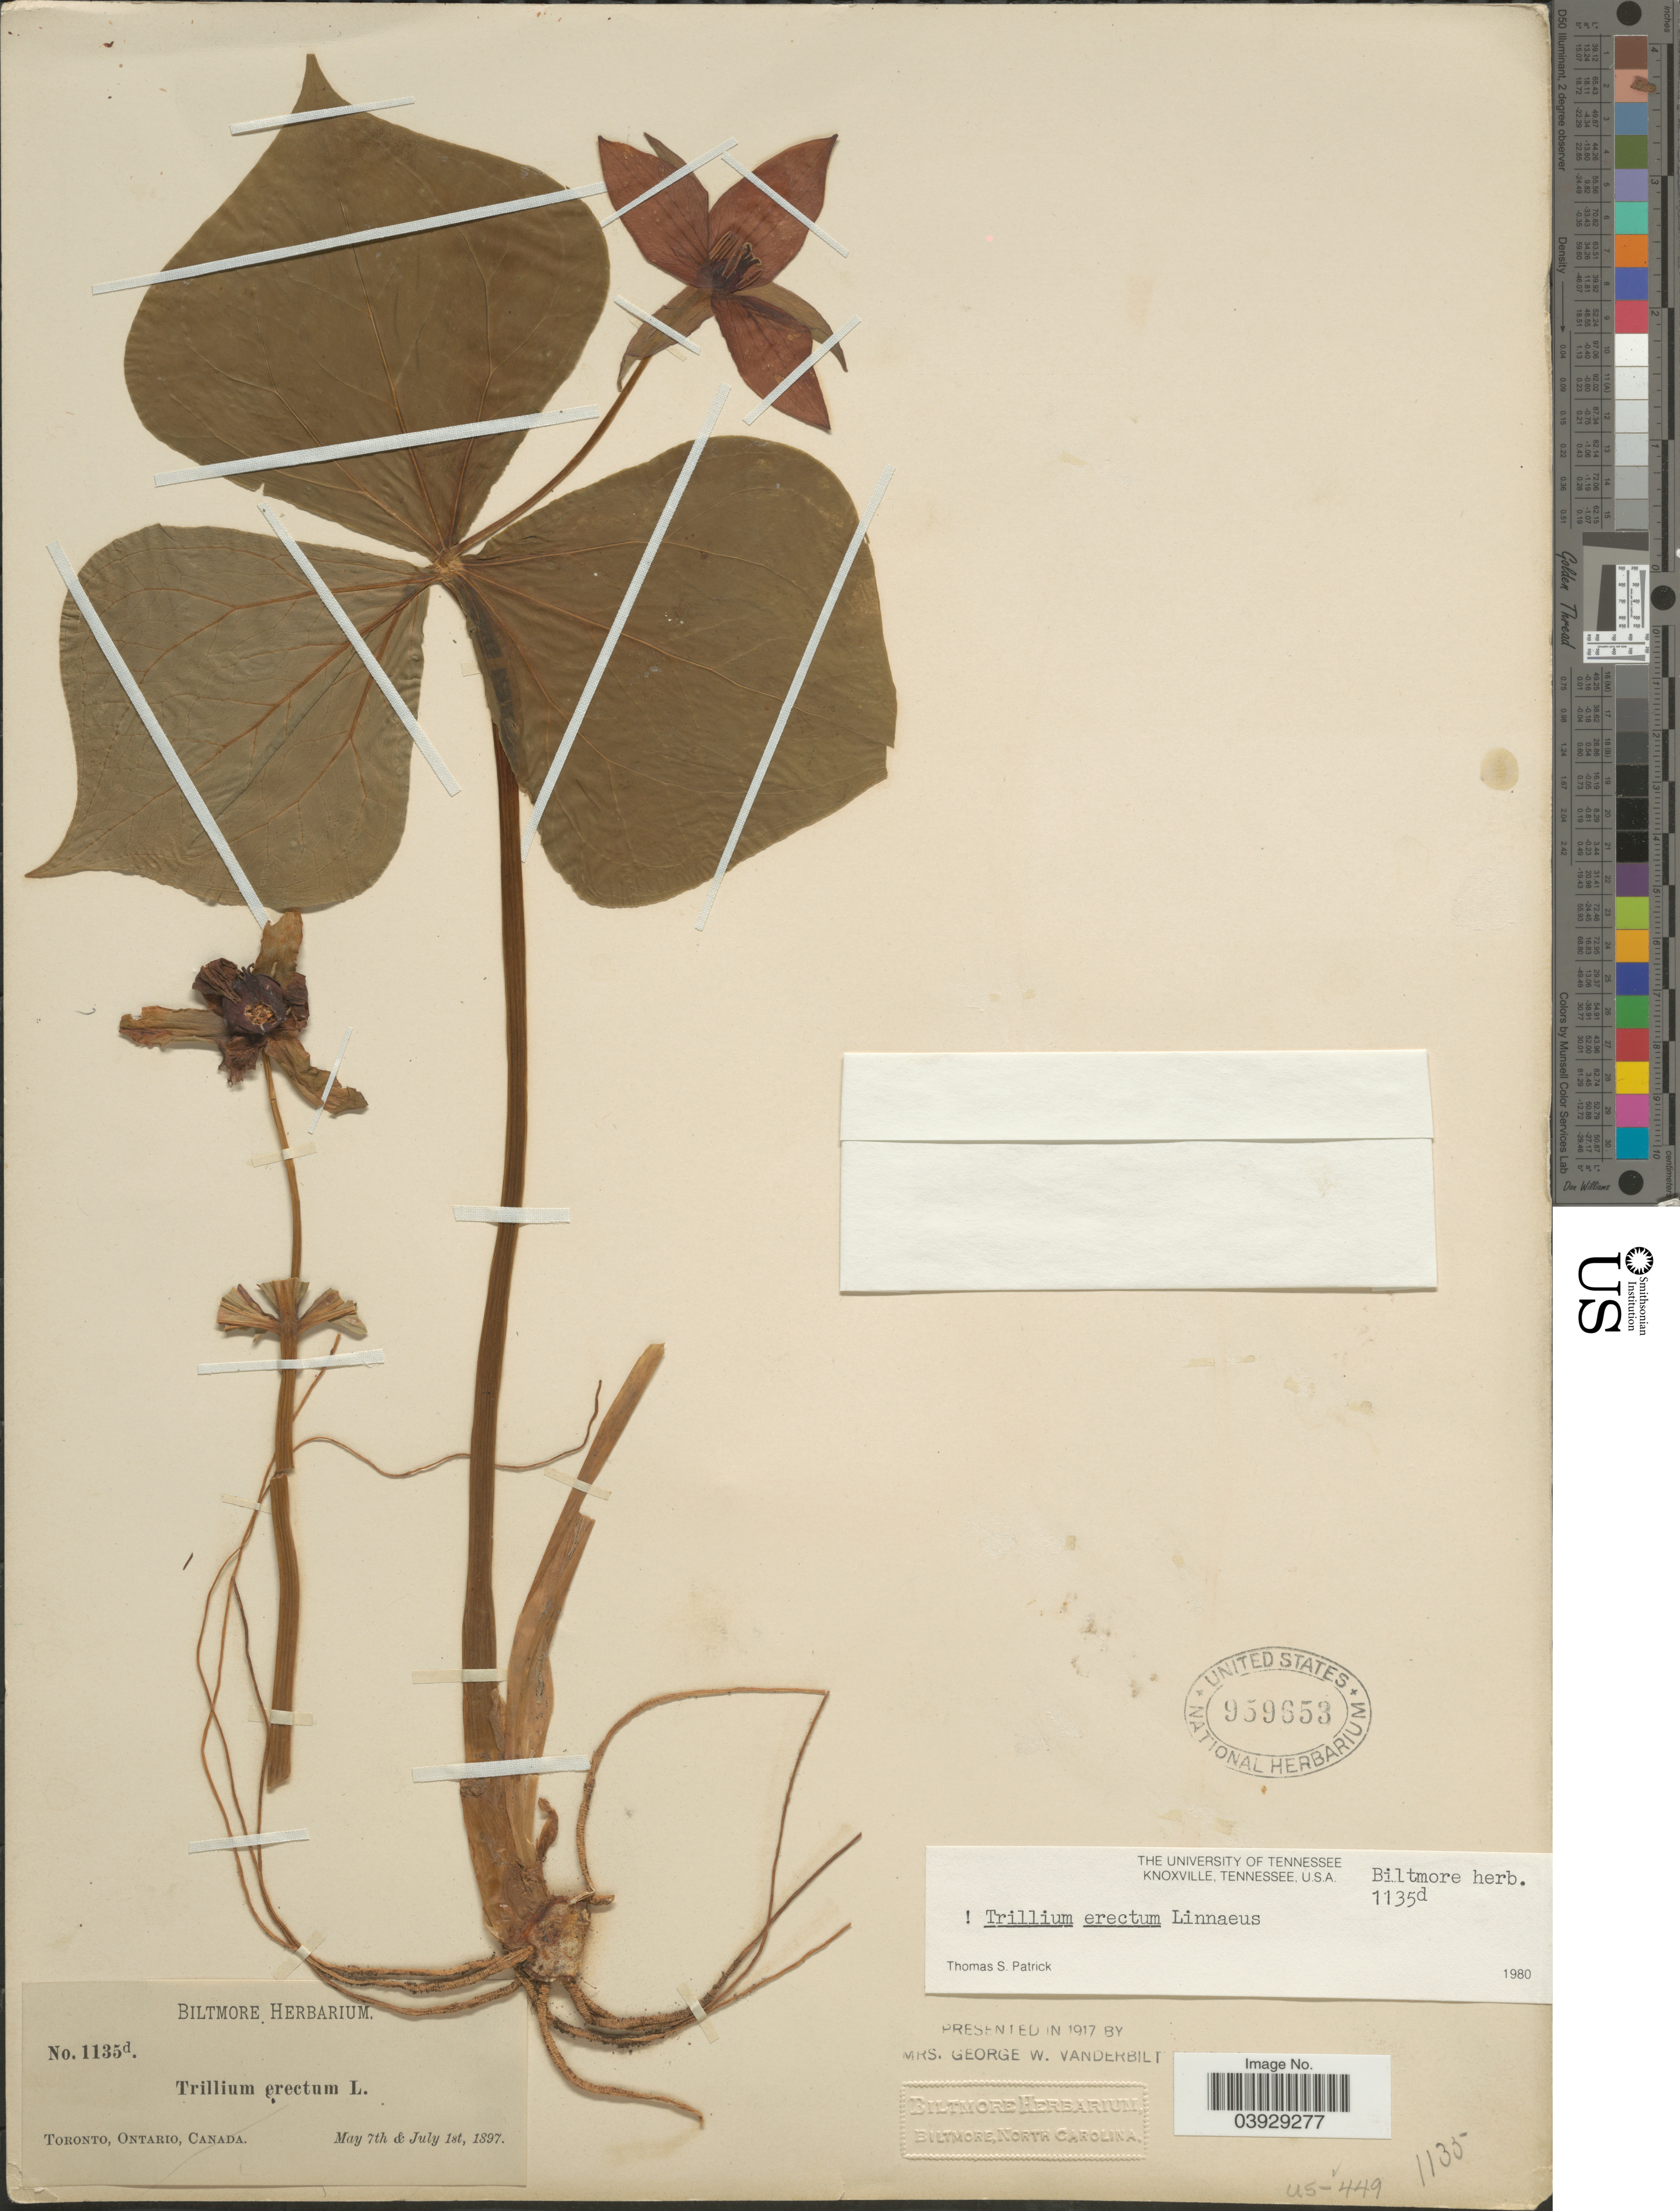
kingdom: Plantae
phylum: Tracheophyta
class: Liliopsida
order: Liliales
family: Melanthiaceae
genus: Trillium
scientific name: Trillium erectum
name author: L.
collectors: ex herb. Biltmore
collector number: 1135d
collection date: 1897-05-07/1897-07-01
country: Canada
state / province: Ontario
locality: Toronto.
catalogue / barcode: US 959653